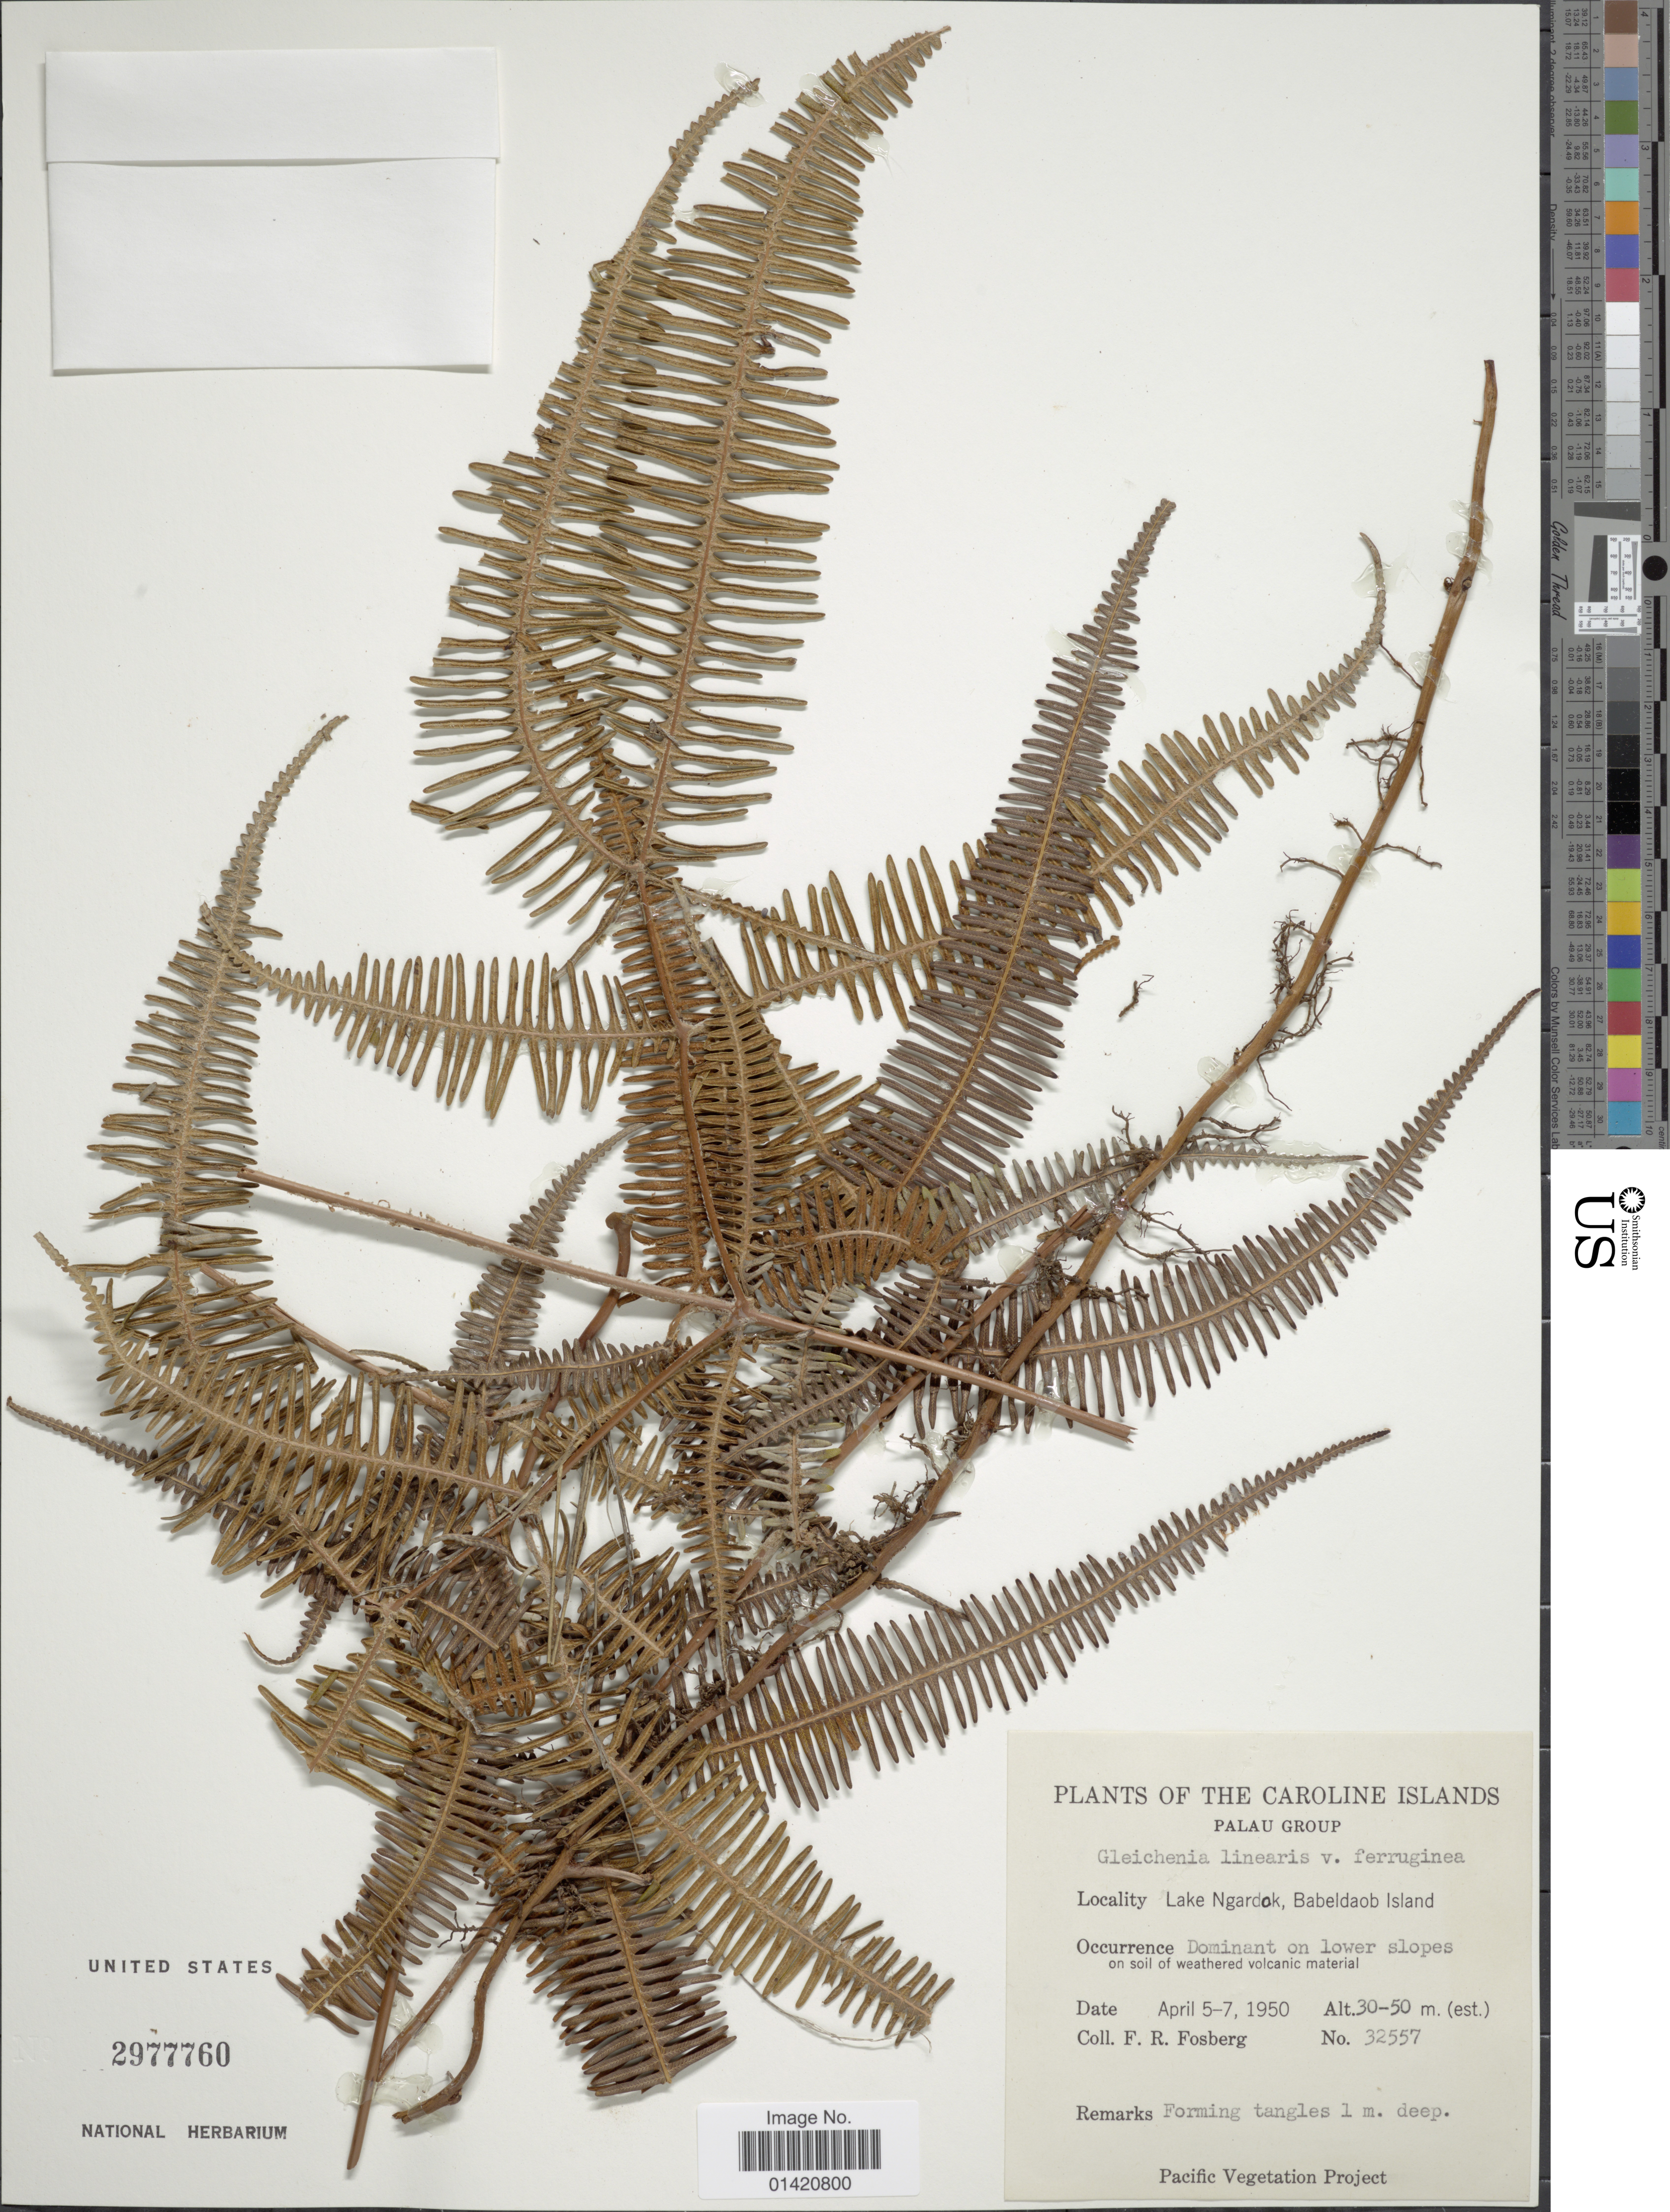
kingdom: Plantae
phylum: Tracheophyta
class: Polypodiopsida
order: Gleicheniales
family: Gleicheniaceae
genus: Dicranopteris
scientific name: Dicranopteris linearis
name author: (Burm. f.) Underw.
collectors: F. R. Fosberg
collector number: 32557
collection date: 1950-04-05/1950-04-07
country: Palau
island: Babeldaob [Babelthuap]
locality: Lake Ngardok, Babeldaob Island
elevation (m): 30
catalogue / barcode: US 2977760